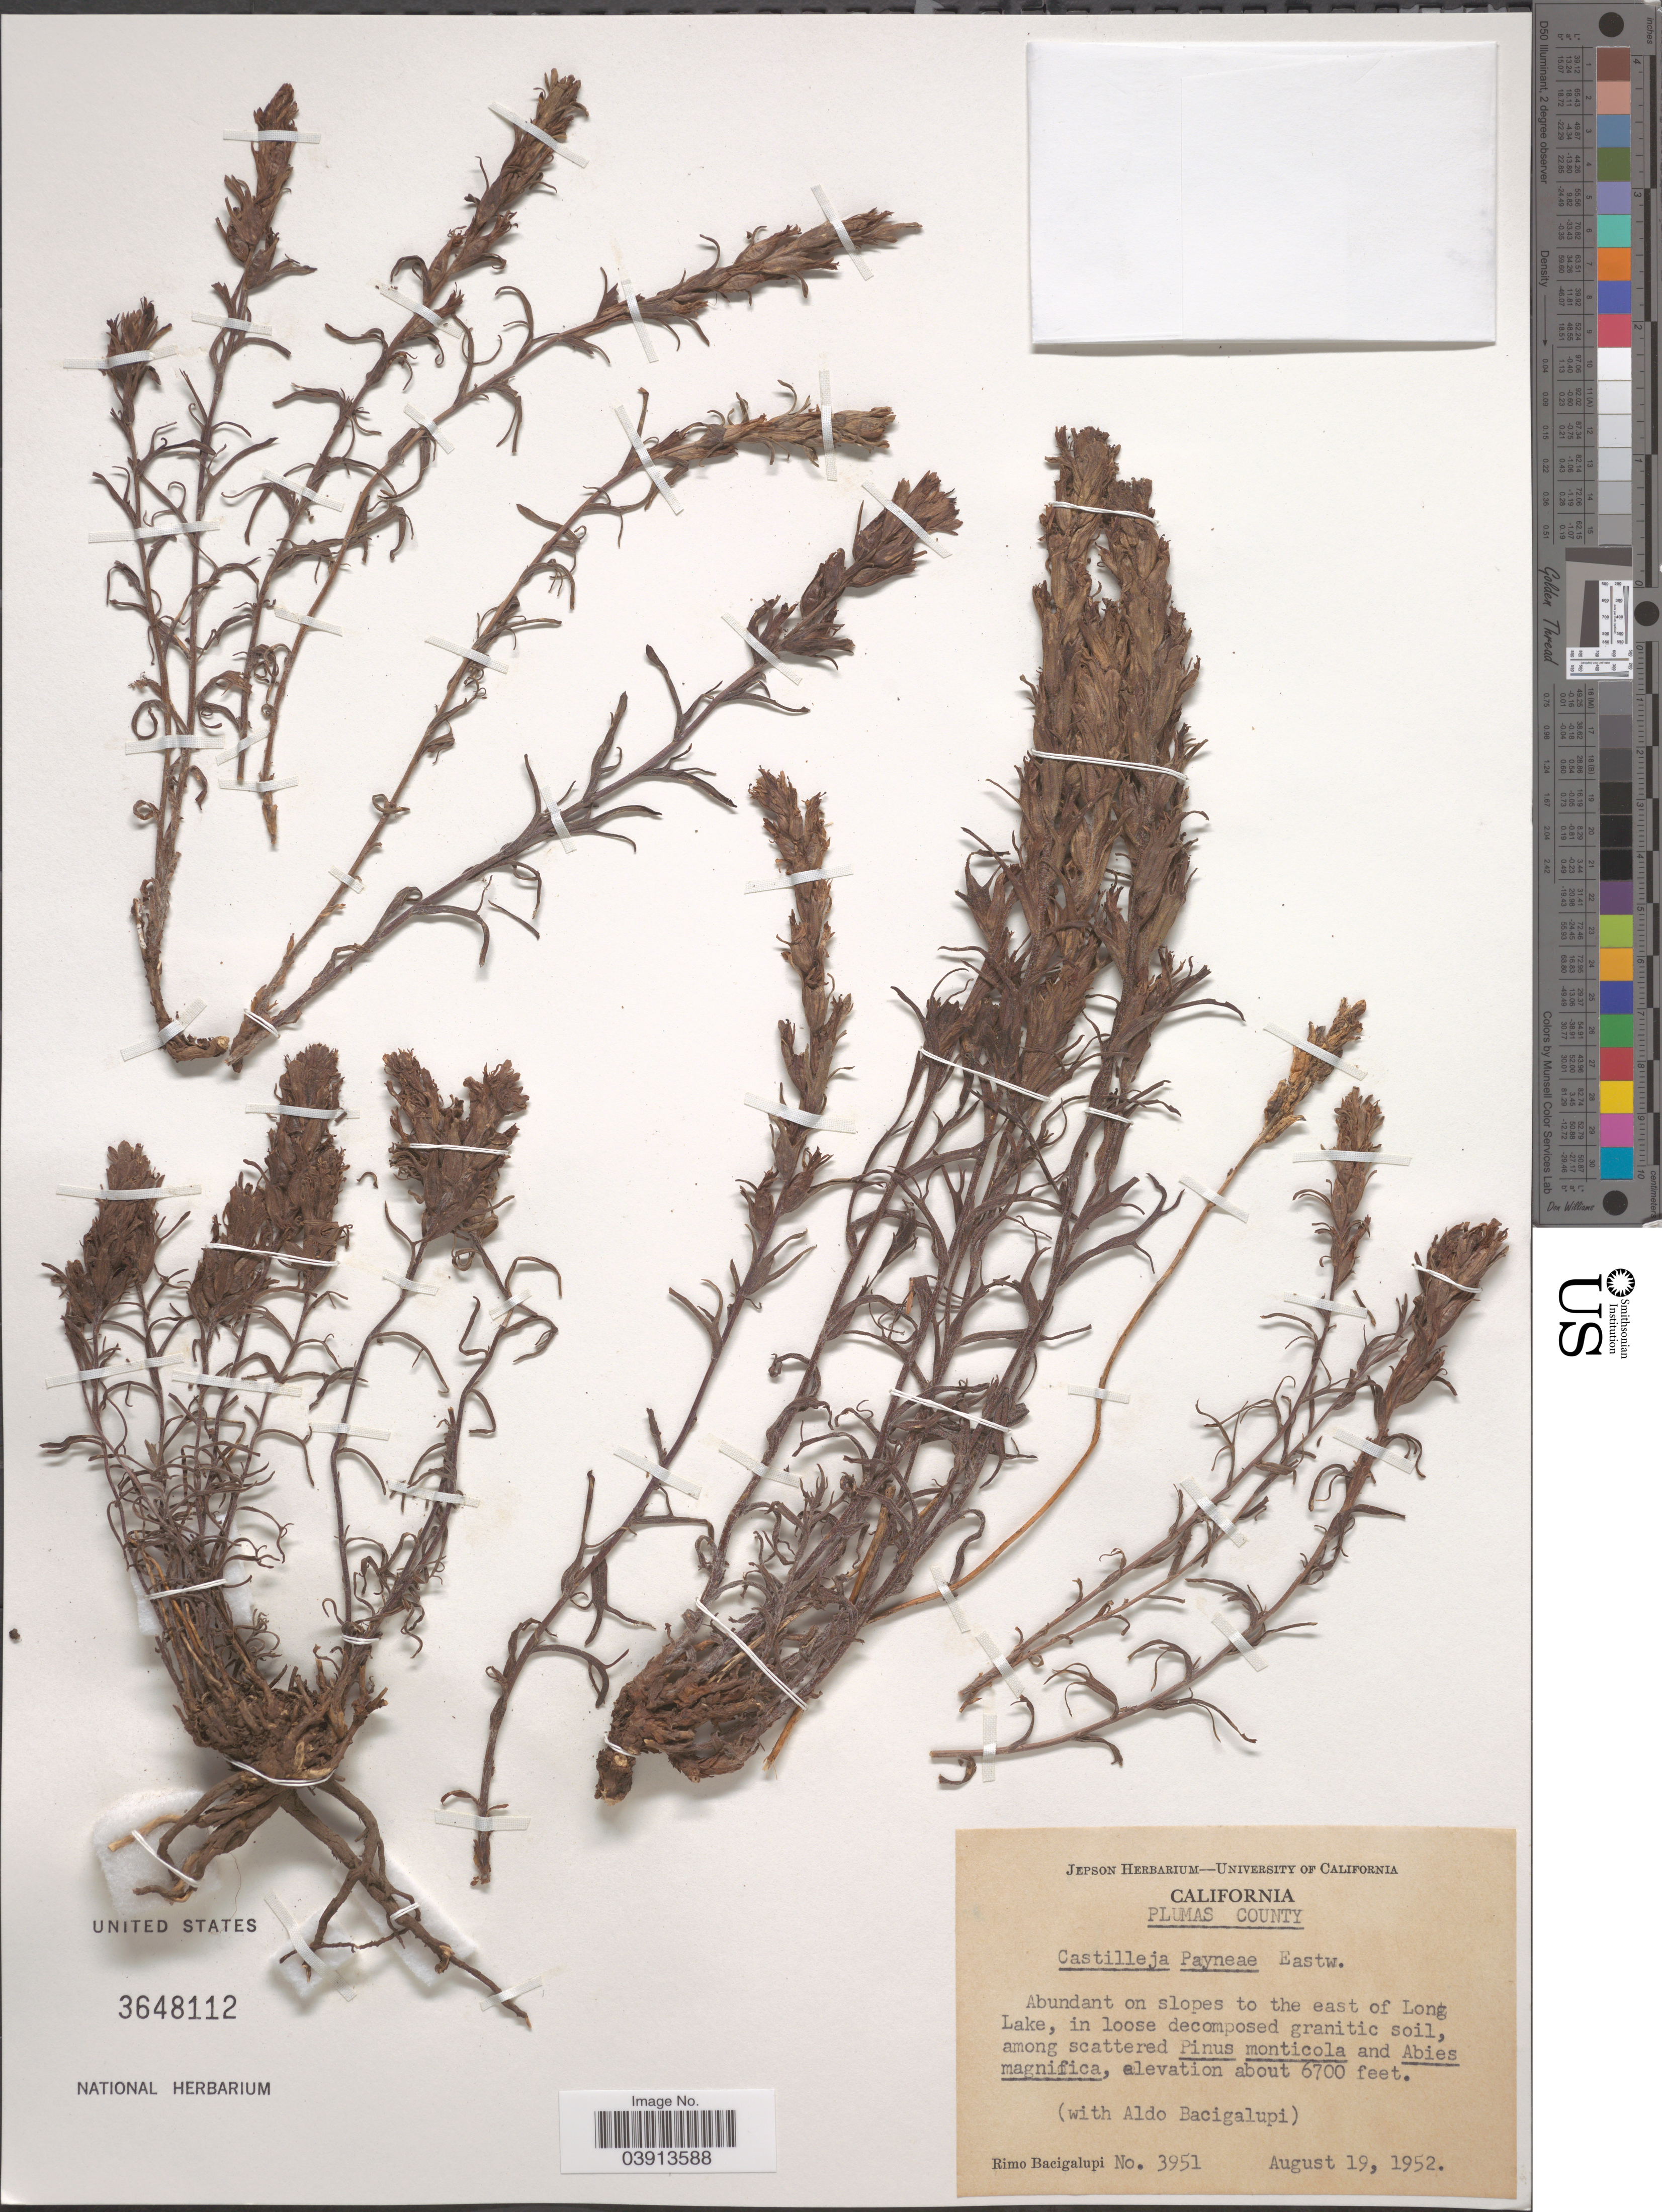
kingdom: Plantae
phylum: Tracheophyta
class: Magnoliopsida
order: Lamiales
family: Orobanchaceae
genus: Castilleja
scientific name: Castilleja payneae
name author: Eastw.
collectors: R. Bacigalupi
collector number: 3951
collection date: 1952-08-19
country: United States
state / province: California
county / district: Plumas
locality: Plumas County. Abundant on slopes to the east of Long Lake.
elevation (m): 2042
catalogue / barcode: US 3648112